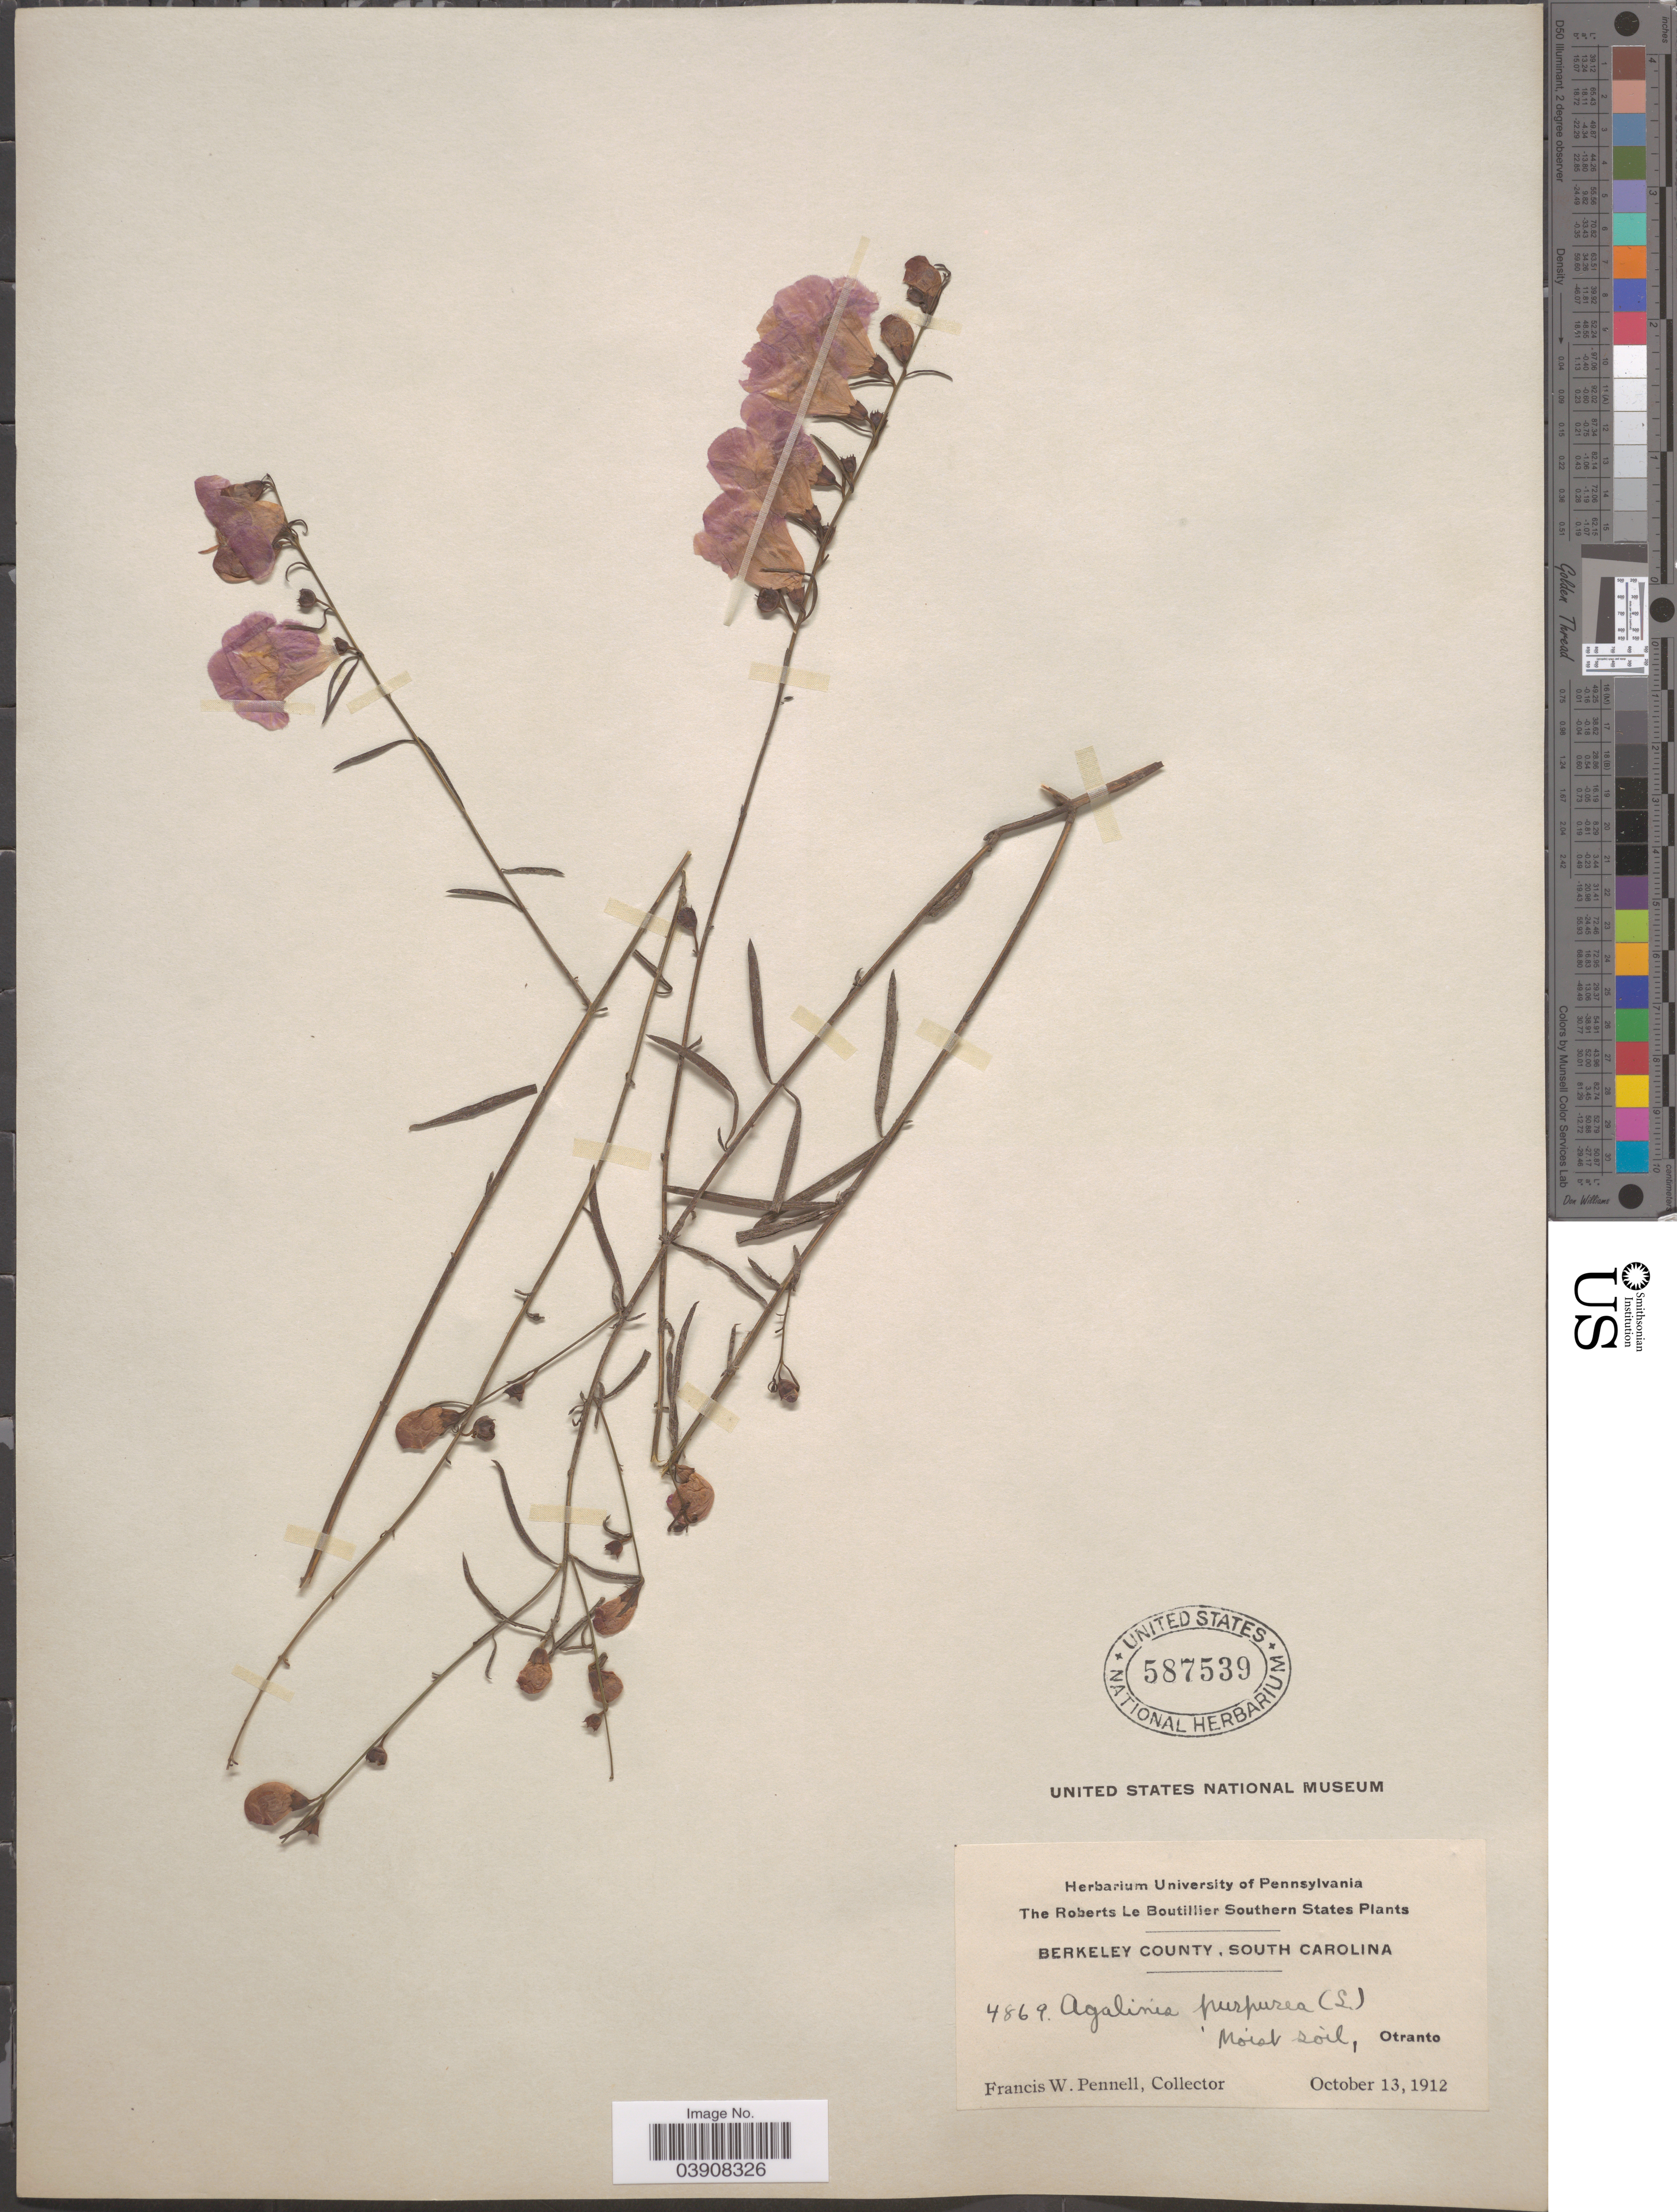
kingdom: Plantae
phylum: Tracheophyta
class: Magnoliopsida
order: Lamiales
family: Orobanchaceae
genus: Agalinis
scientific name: Agalinis purpurea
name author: (L.) Pennell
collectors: F. W. Pennell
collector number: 4869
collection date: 1912-10-13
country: United States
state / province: South Carolina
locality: Southern States. Berkeley County. Otranto.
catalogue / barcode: US 587539